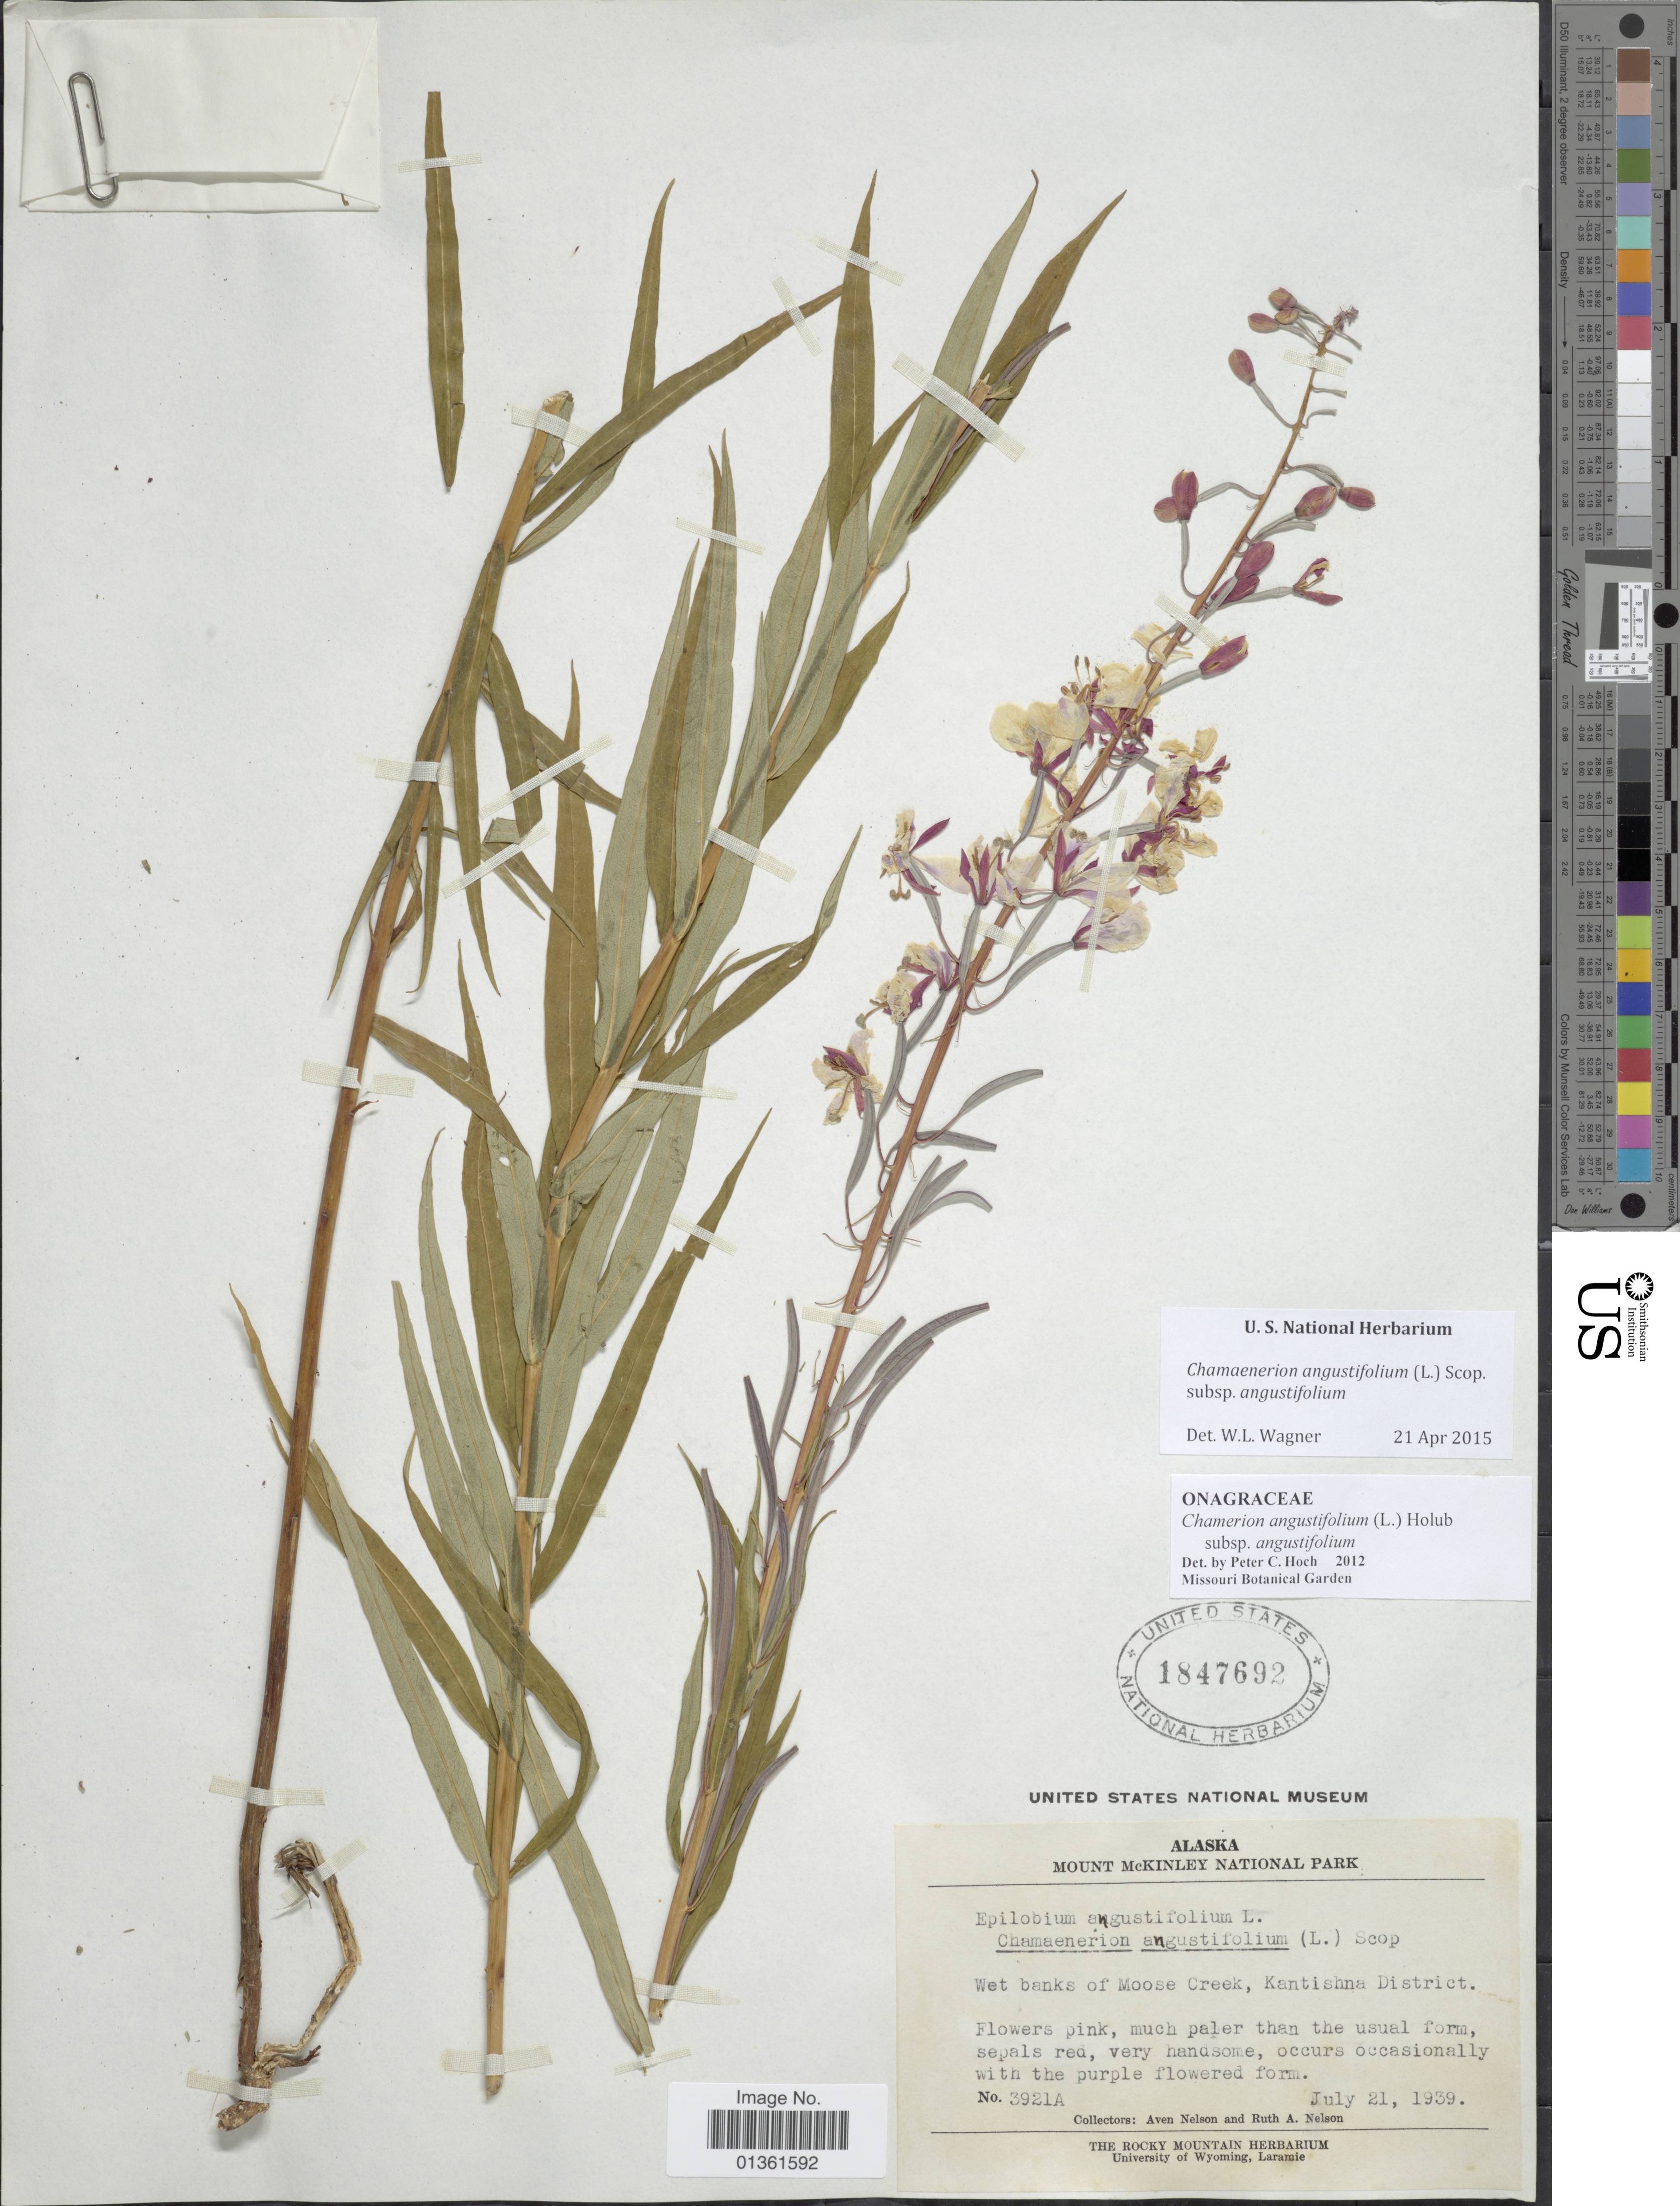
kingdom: Plantae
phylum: Tracheophyta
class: Magnoliopsida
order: Myrtales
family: Onagraceae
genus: Chamaenerion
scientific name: Chamaenerion angustifolium subsp. angustifolium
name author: (L.) Scop.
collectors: A. Nelson & R. A. Nelson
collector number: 3921A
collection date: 1939-07-21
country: United States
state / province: Alaska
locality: Mount McKinley National Park. Wet banks of Moose Creek, Kantishna District.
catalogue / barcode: US 1847692